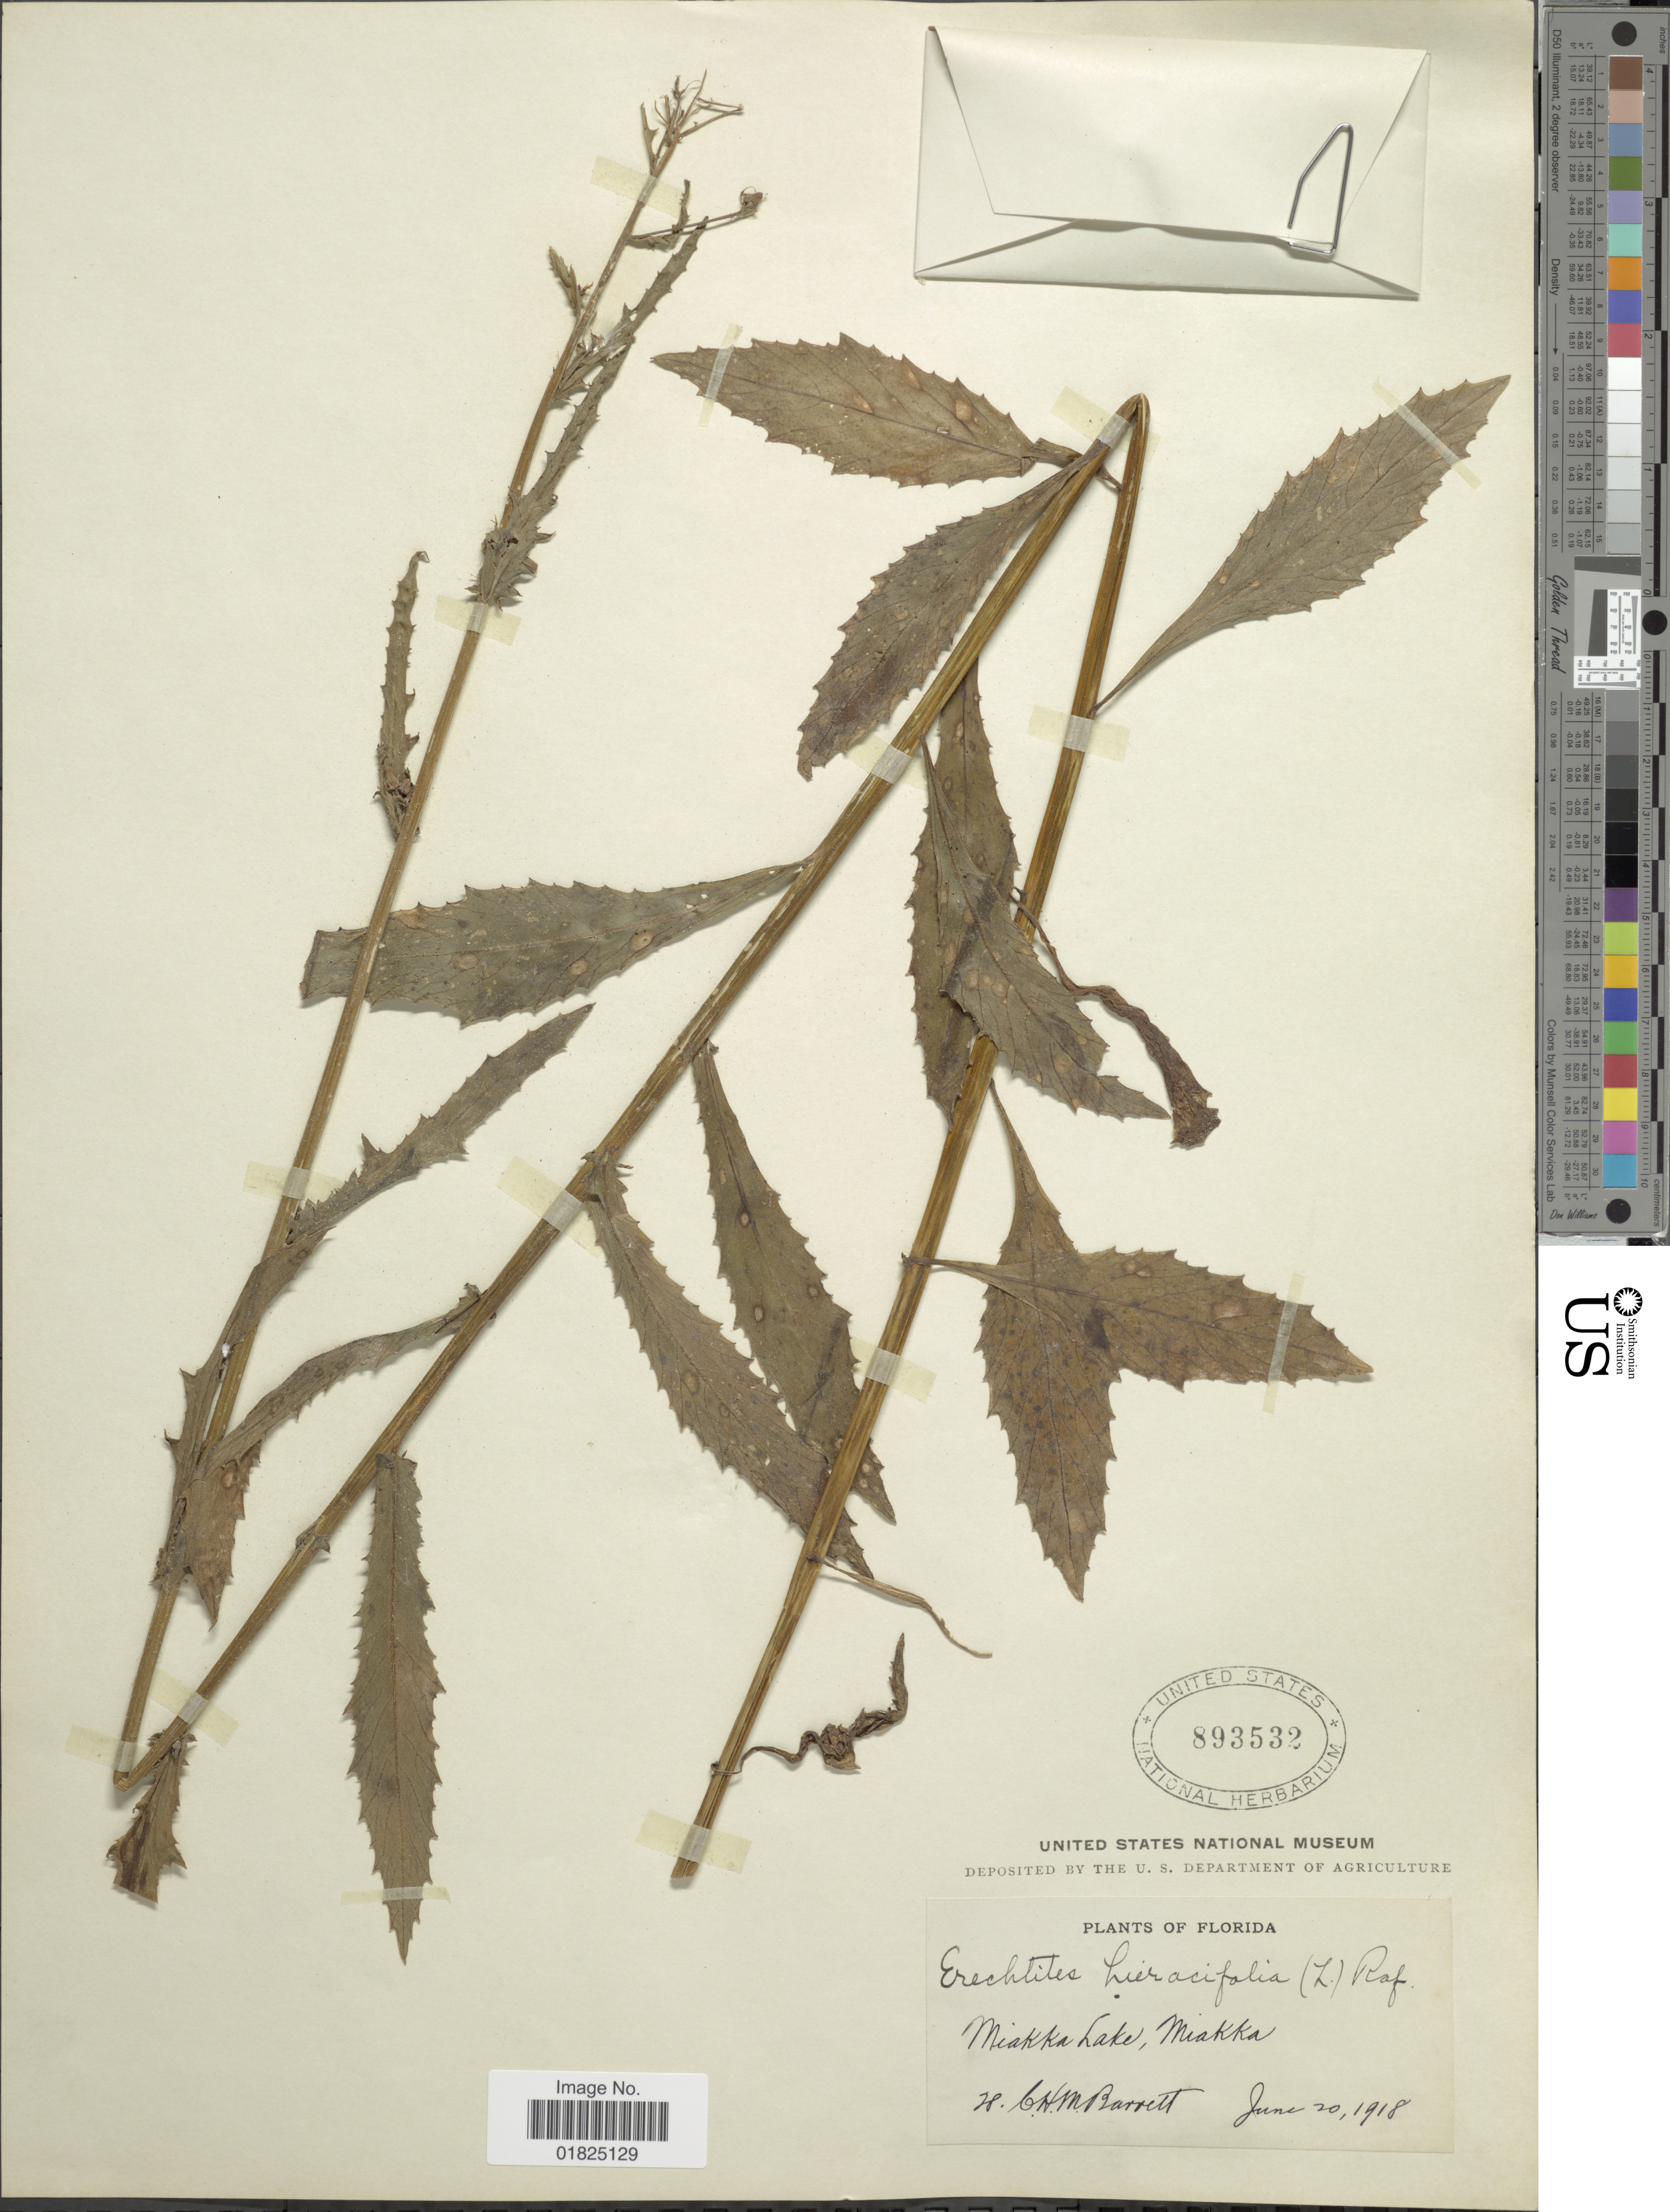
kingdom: Plantae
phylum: Tracheophyta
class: Magnoliopsida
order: Asterales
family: Asteraceae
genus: Erechtites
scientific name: Erechtites hieraciifolius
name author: (L.) Raf. ex DC.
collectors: C. Barrett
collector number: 28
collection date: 1918-06-20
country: United States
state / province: Florida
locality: Miakka Lake, Miakka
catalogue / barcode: US 893532